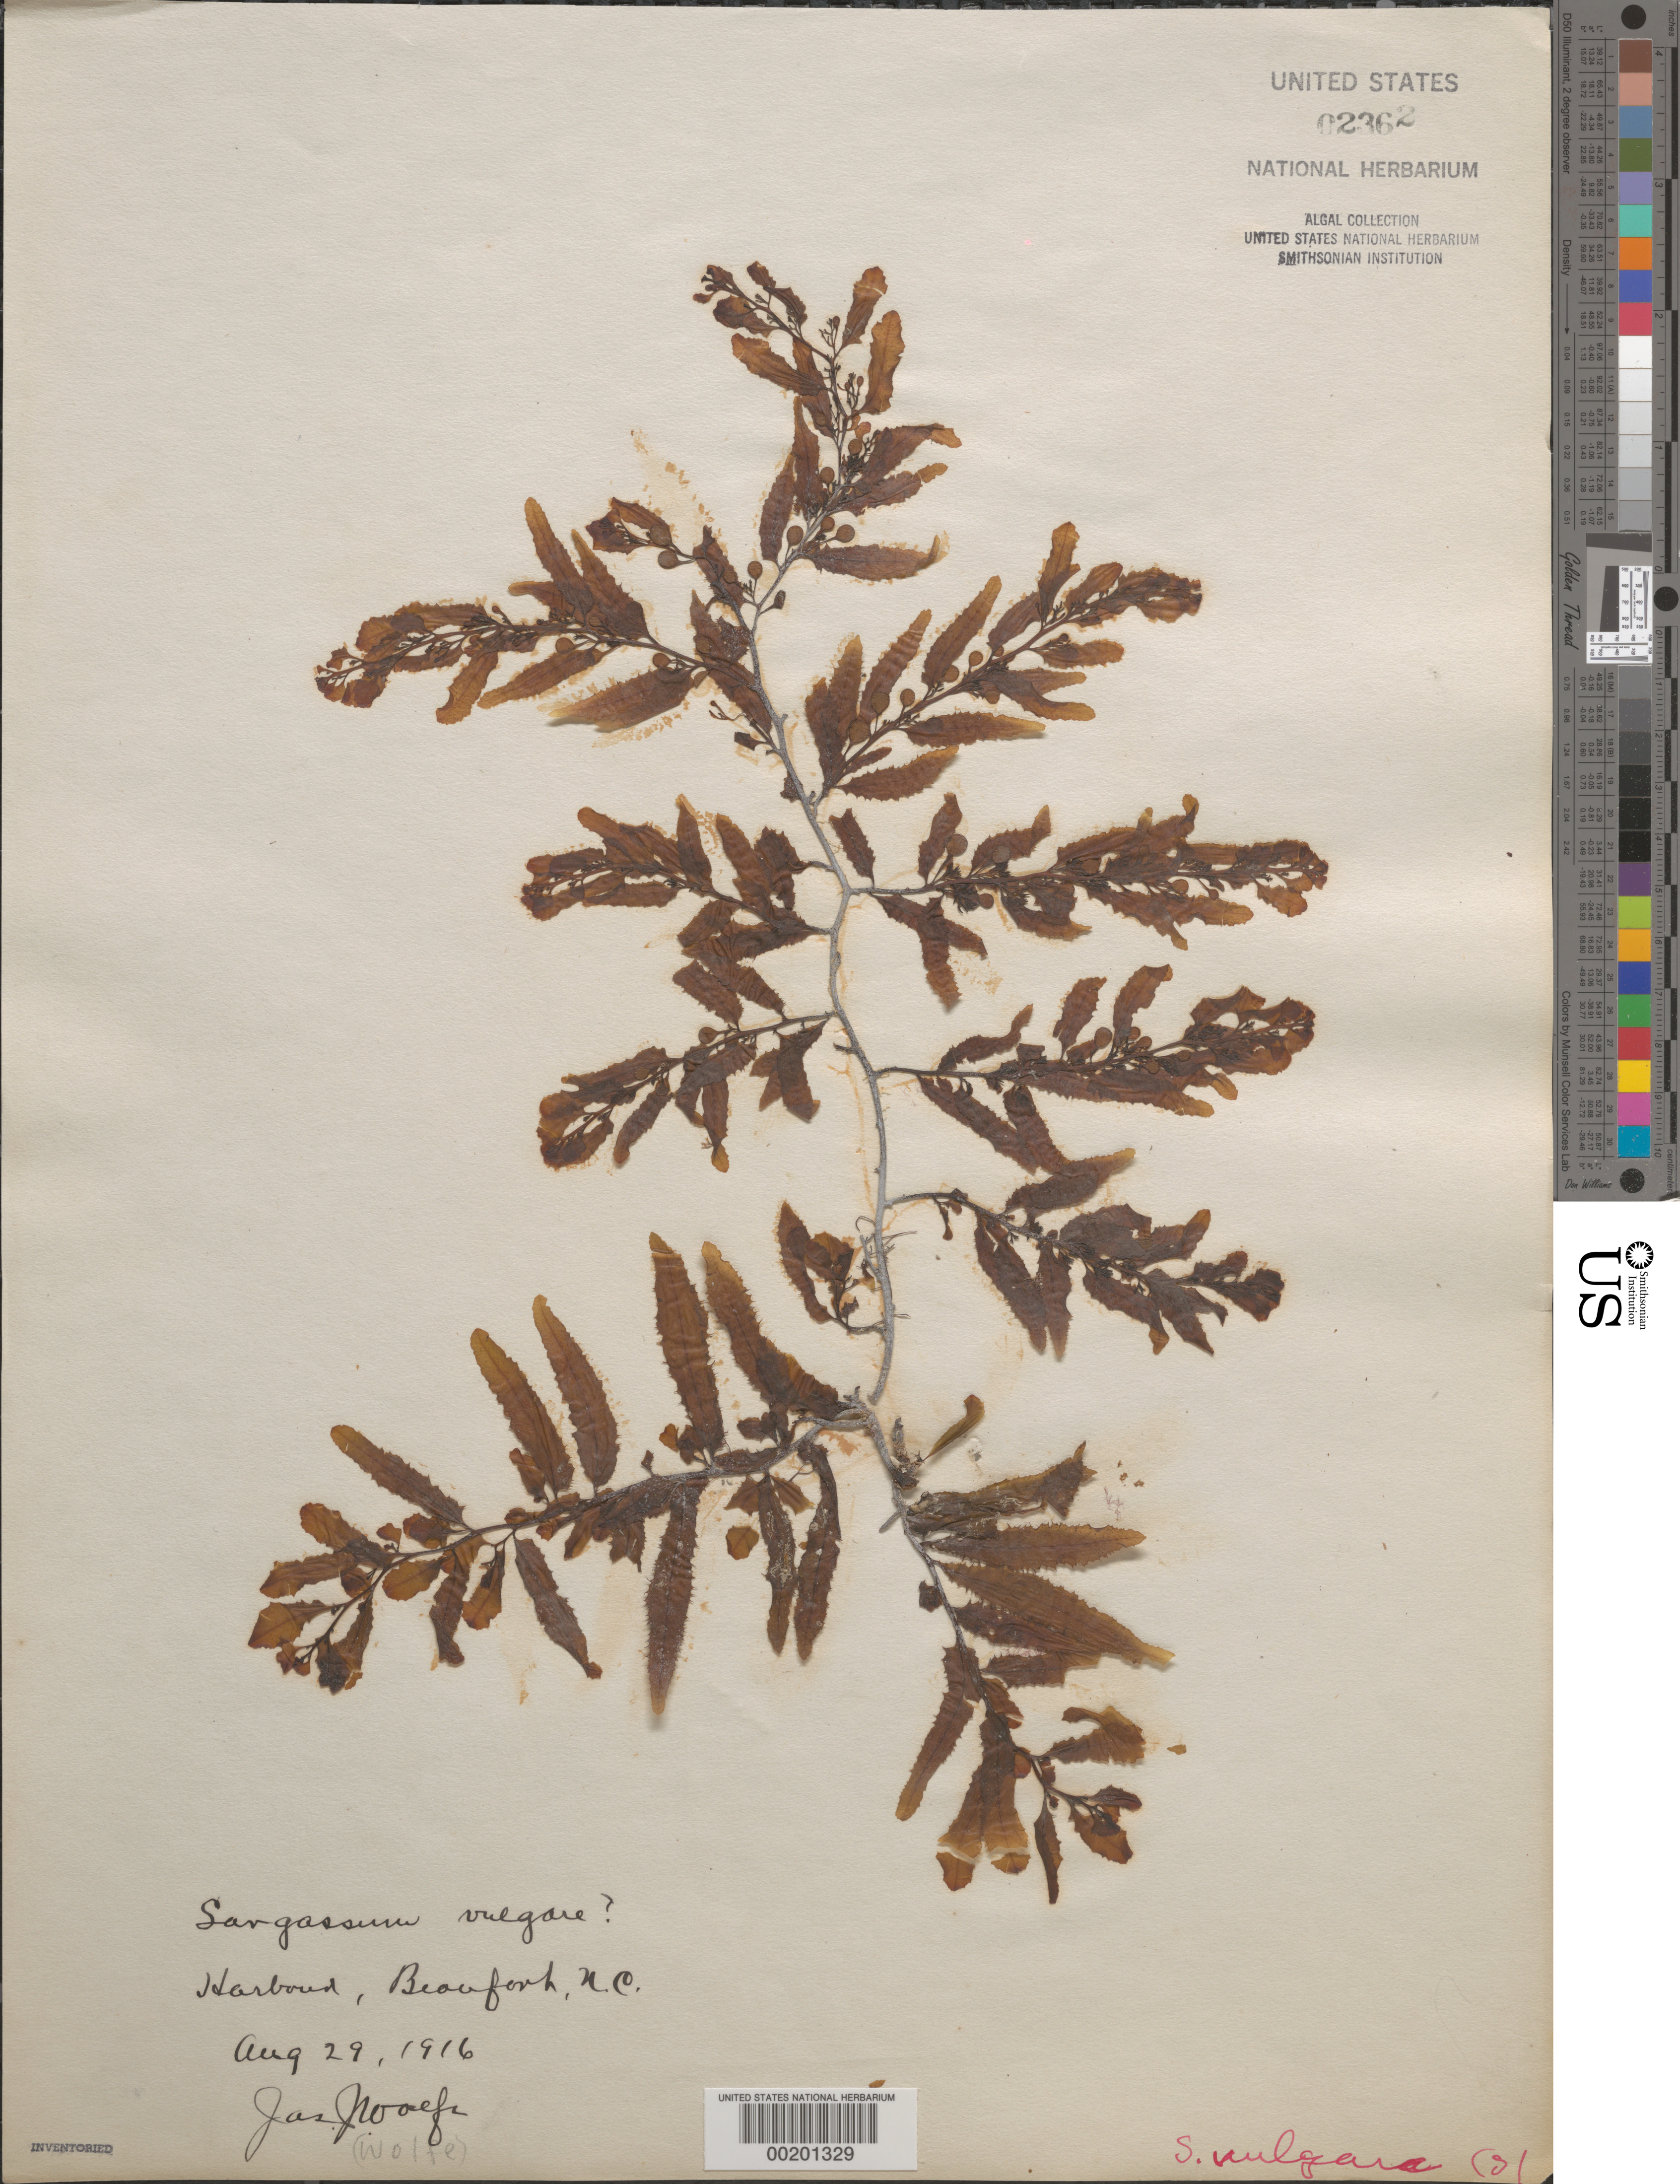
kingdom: Chromista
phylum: Ochrophyta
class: Phaeophyceae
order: Fucales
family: Sargassaceae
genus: Sargassum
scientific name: Sargassum vulgare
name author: C. Agardh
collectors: J. Wolfe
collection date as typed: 29 Aug 1916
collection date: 1916-08-29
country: United States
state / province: North Carolina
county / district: Carteret County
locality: Beaufort Harbor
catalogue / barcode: US 2362